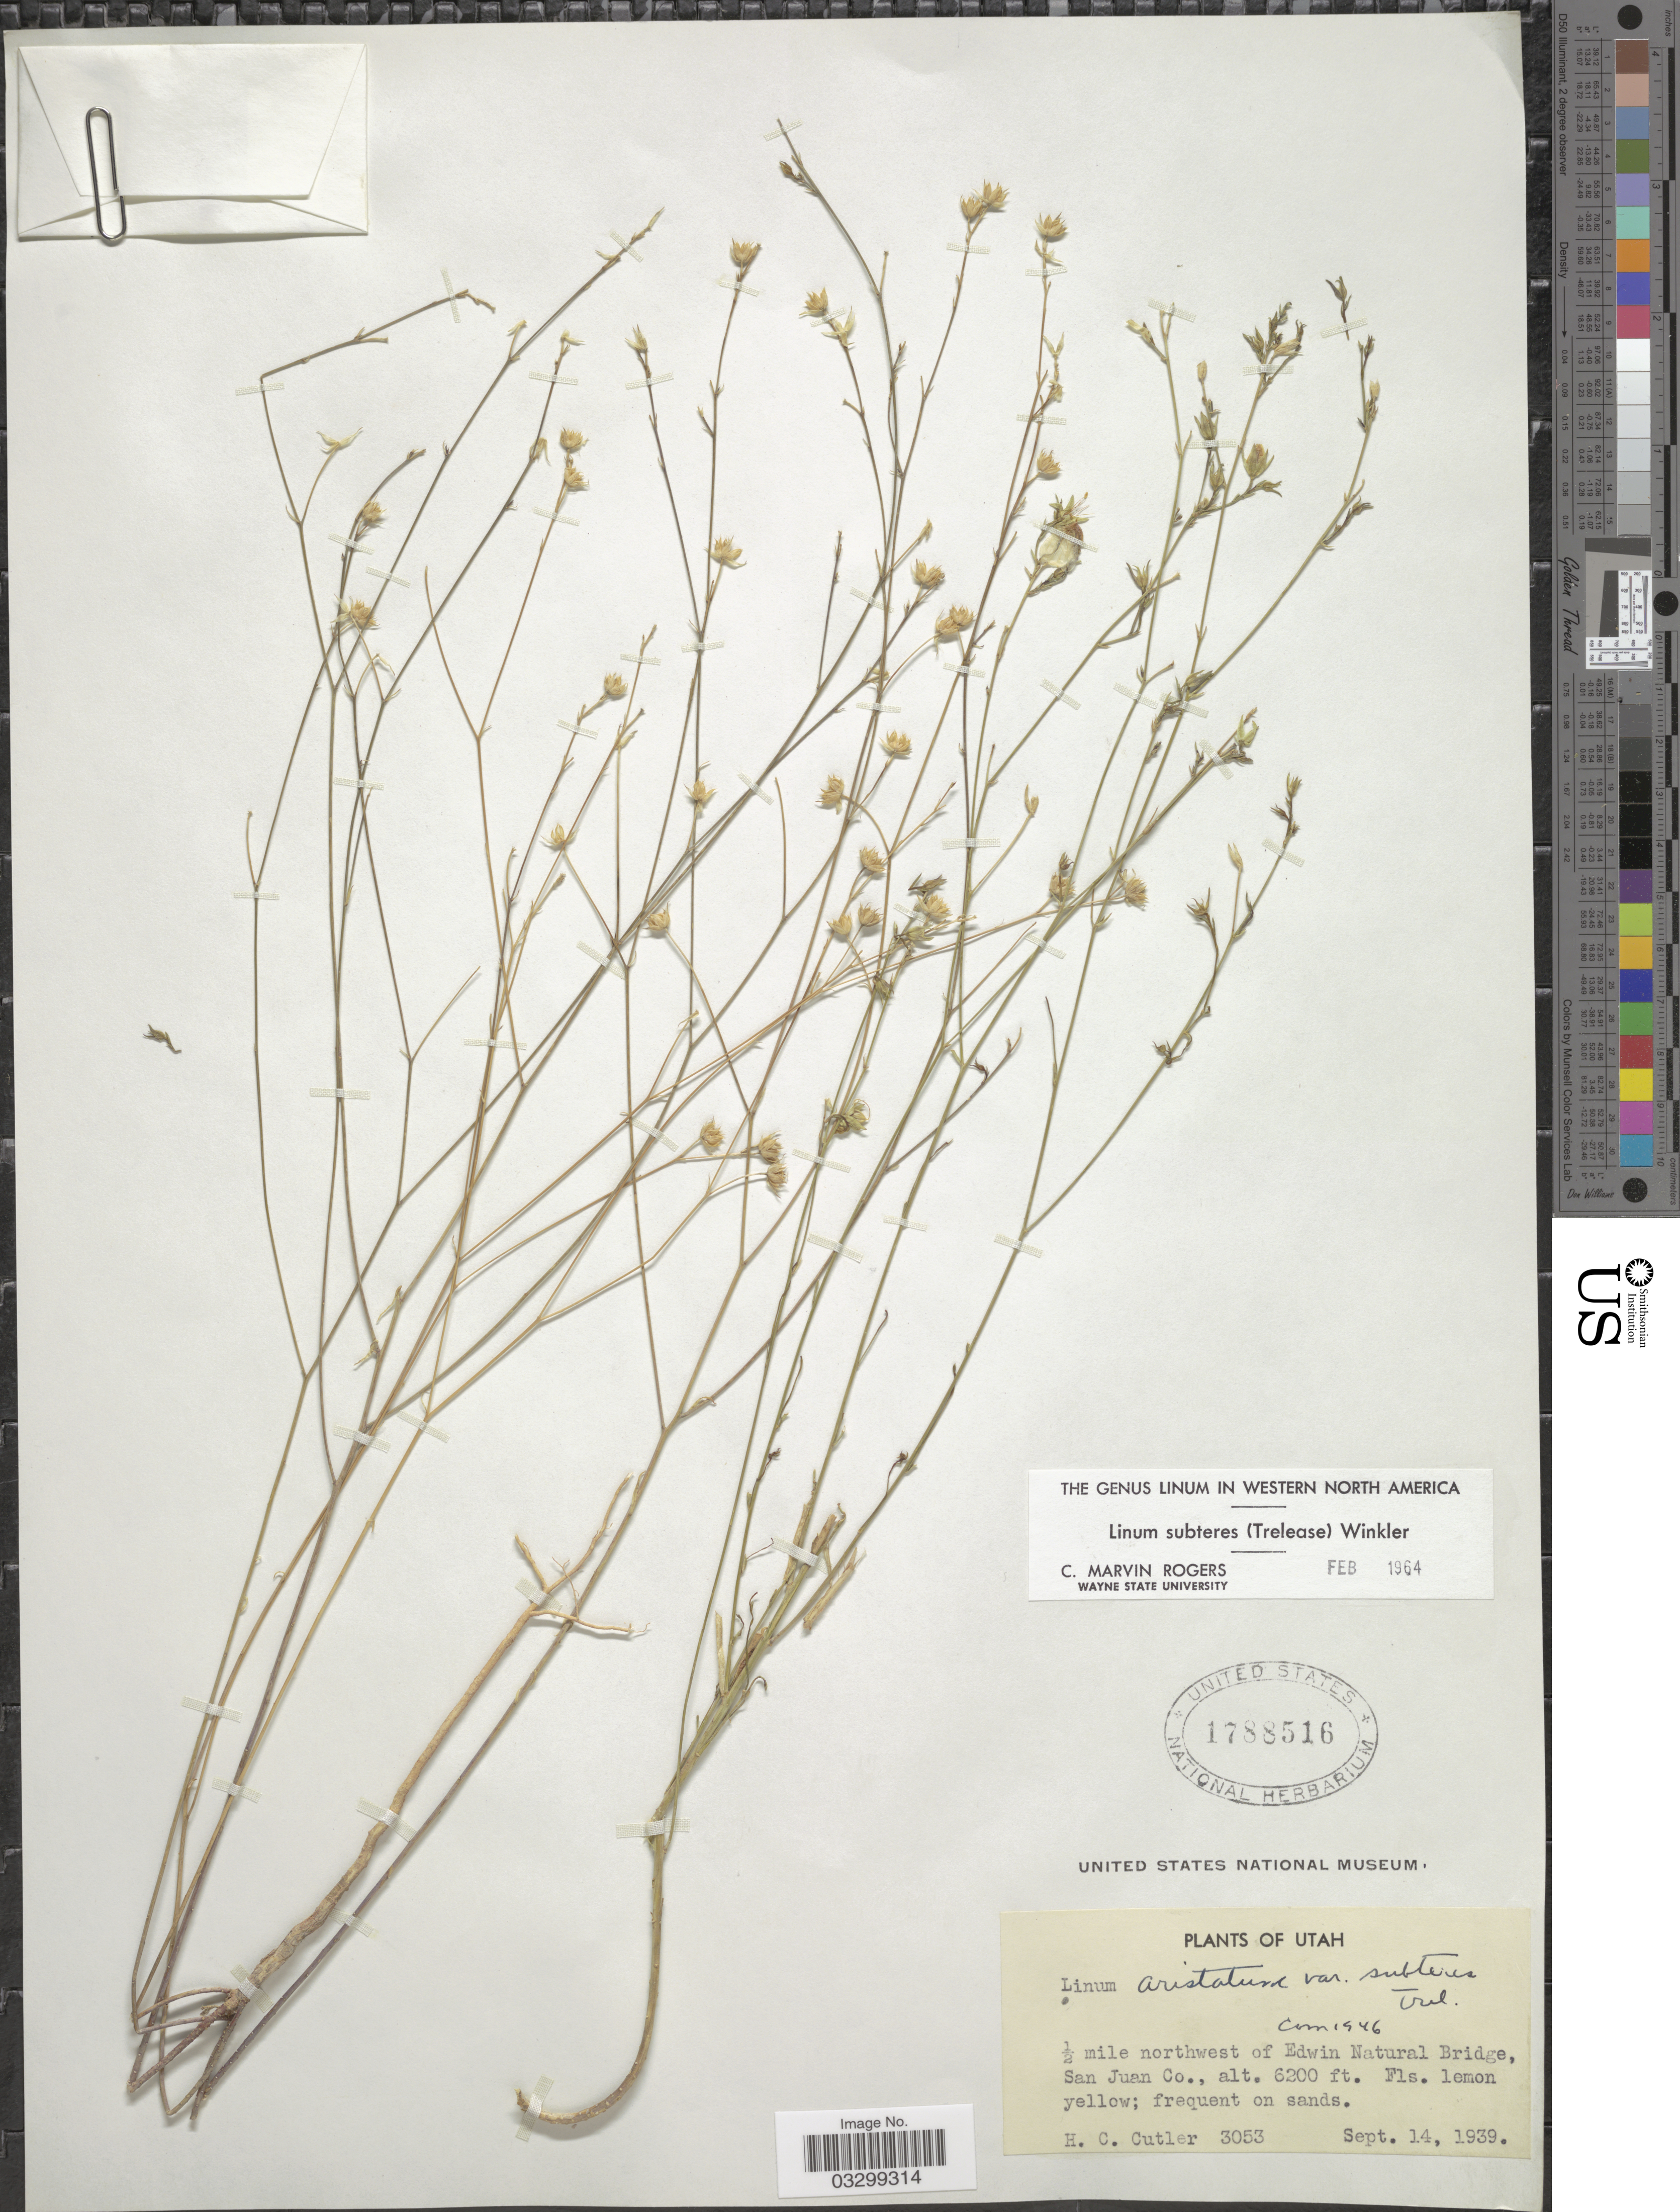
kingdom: Plantae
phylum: Tracheophyta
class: Magnoliopsida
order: Malpighiales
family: Linaceae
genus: Linum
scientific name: Linum subteres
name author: (Trel.) H.J.P. Winkl.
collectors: H. C. Cutler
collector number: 3053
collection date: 1939-09-14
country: United States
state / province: Utah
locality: ½ mile northwest of Edwin Natural Bridge, San Juan Co.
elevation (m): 1890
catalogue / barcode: US 1788516